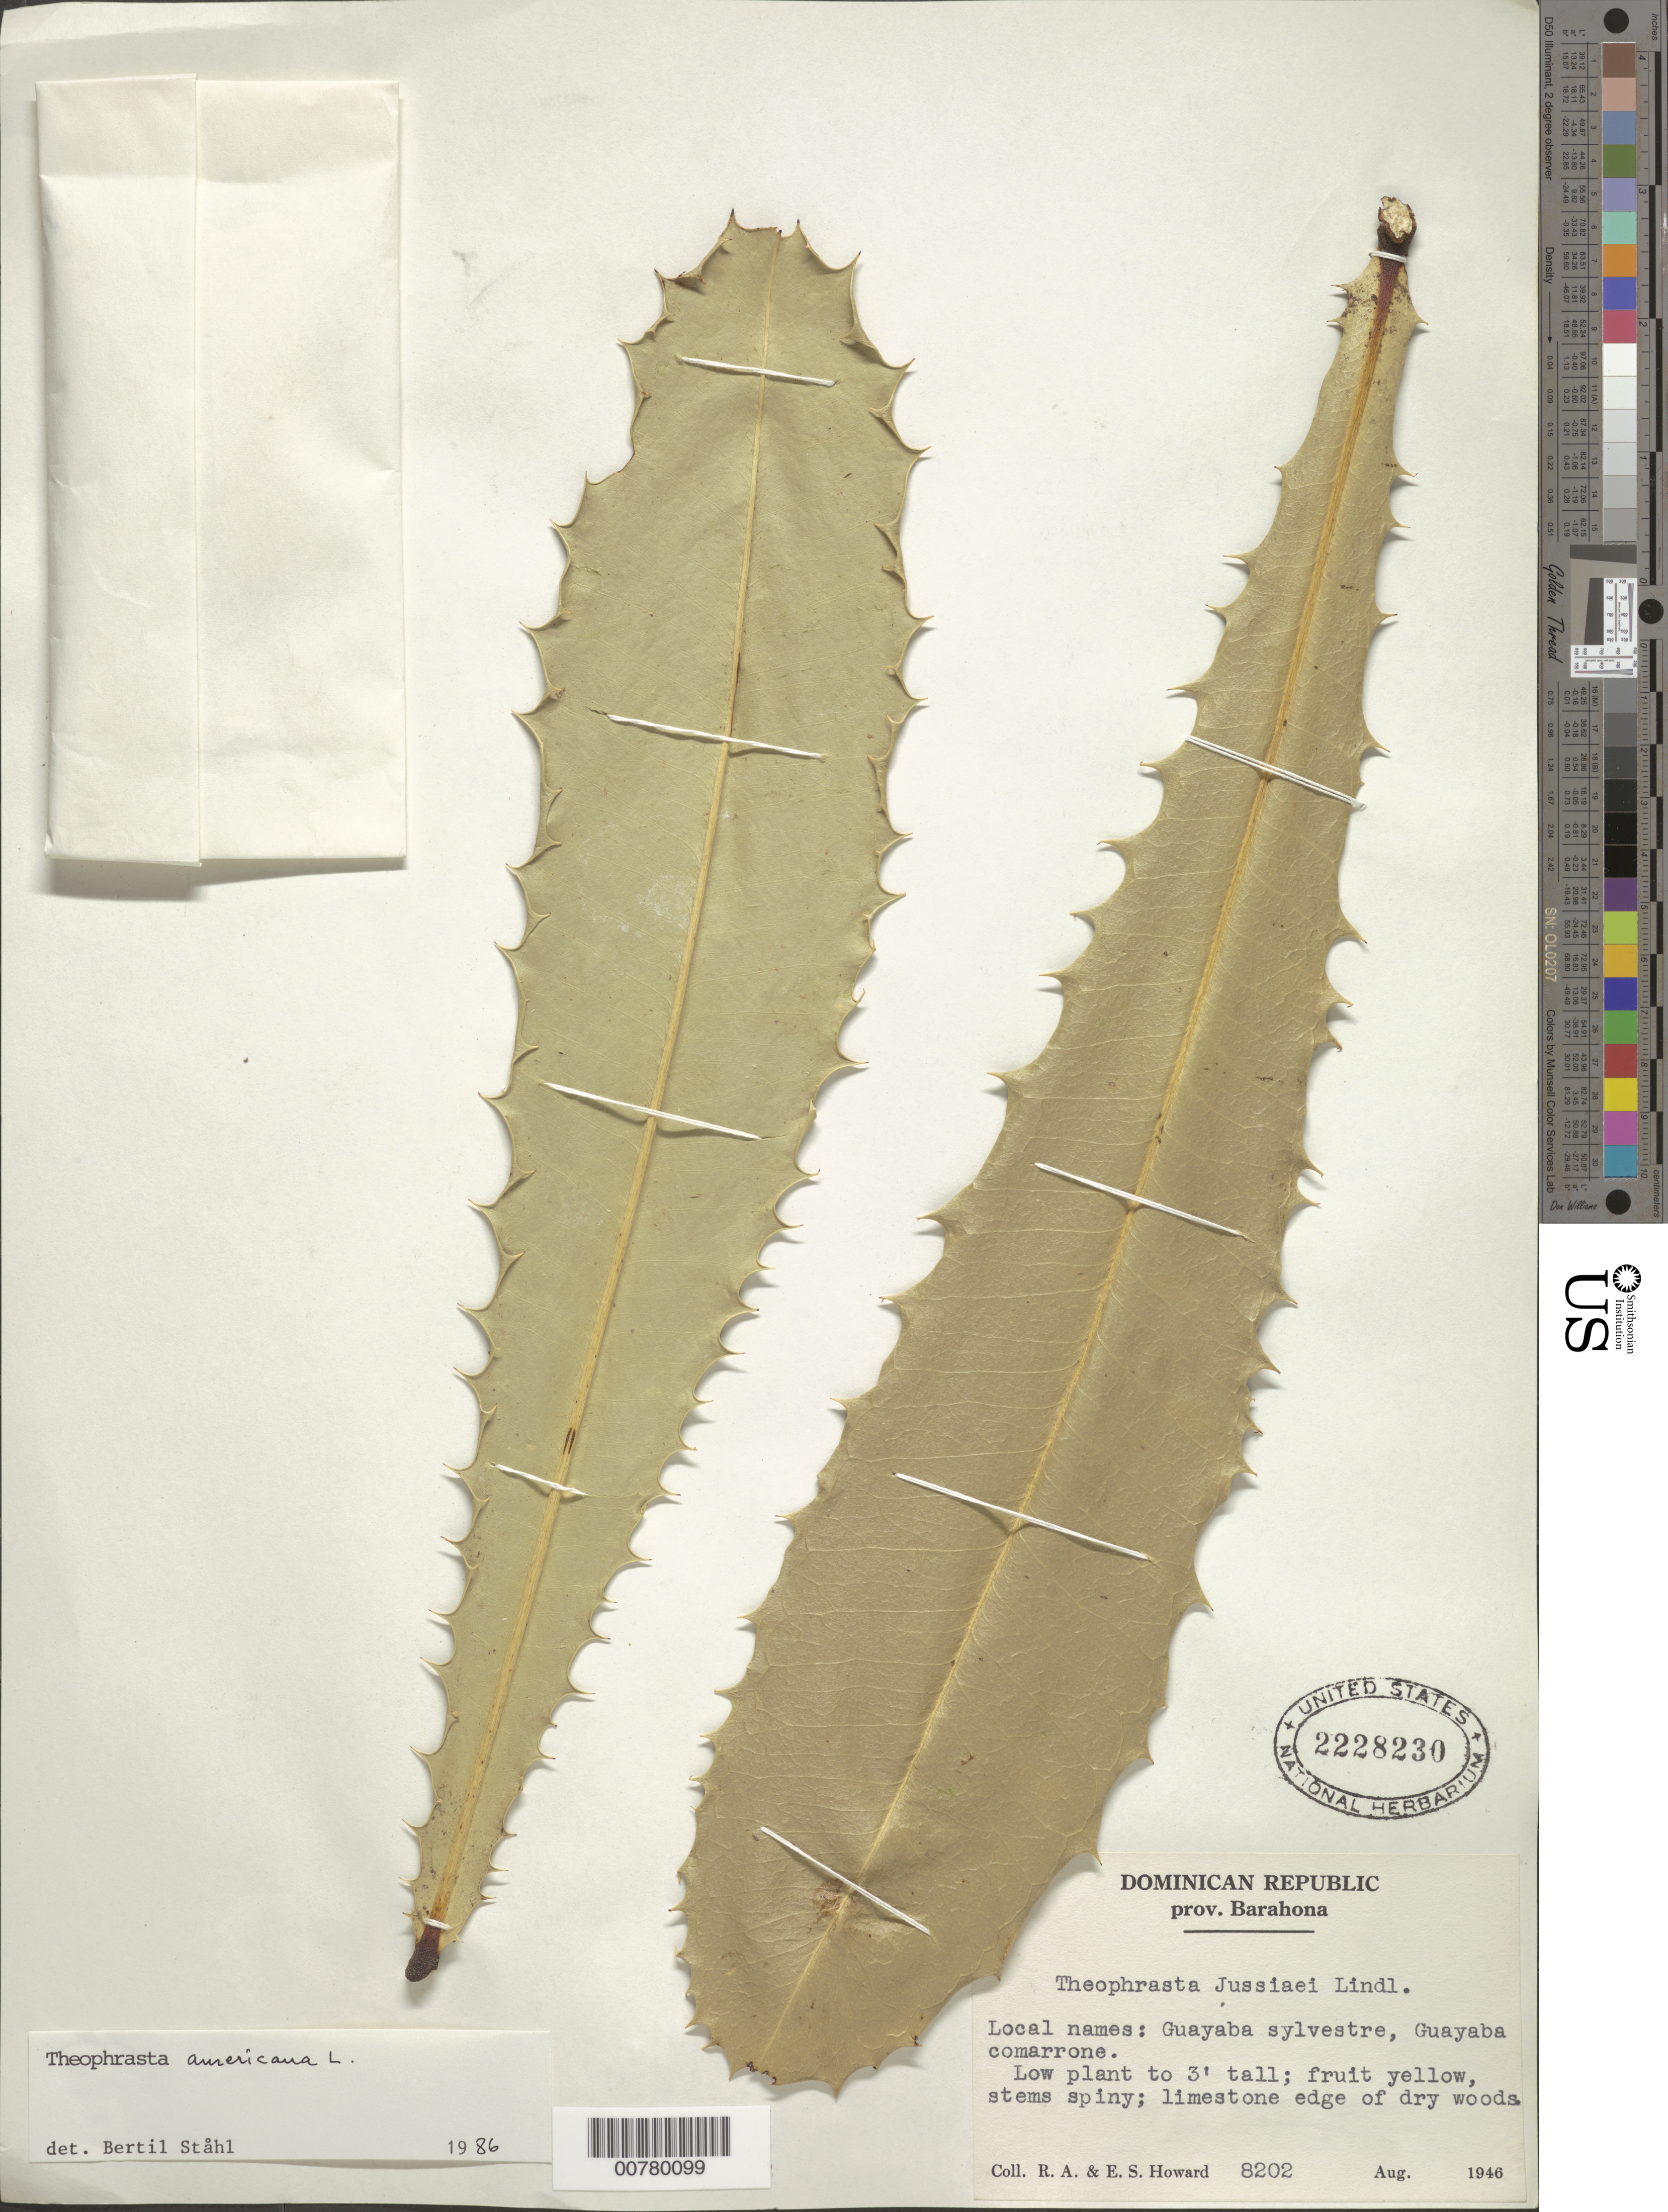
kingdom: Plantae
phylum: Tracheophyta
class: Magnoliopsida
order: Ericales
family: Primulaceae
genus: Theophrasta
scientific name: Theophrasta americana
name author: L.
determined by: Ståhl, B.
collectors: R. A. Howard & E. S. Howard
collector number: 8202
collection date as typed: Aug 1946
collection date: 1946-08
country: Dominican Republic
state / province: Barahona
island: Hispaniola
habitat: Limestone edge of dry woods.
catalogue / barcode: US 2228230